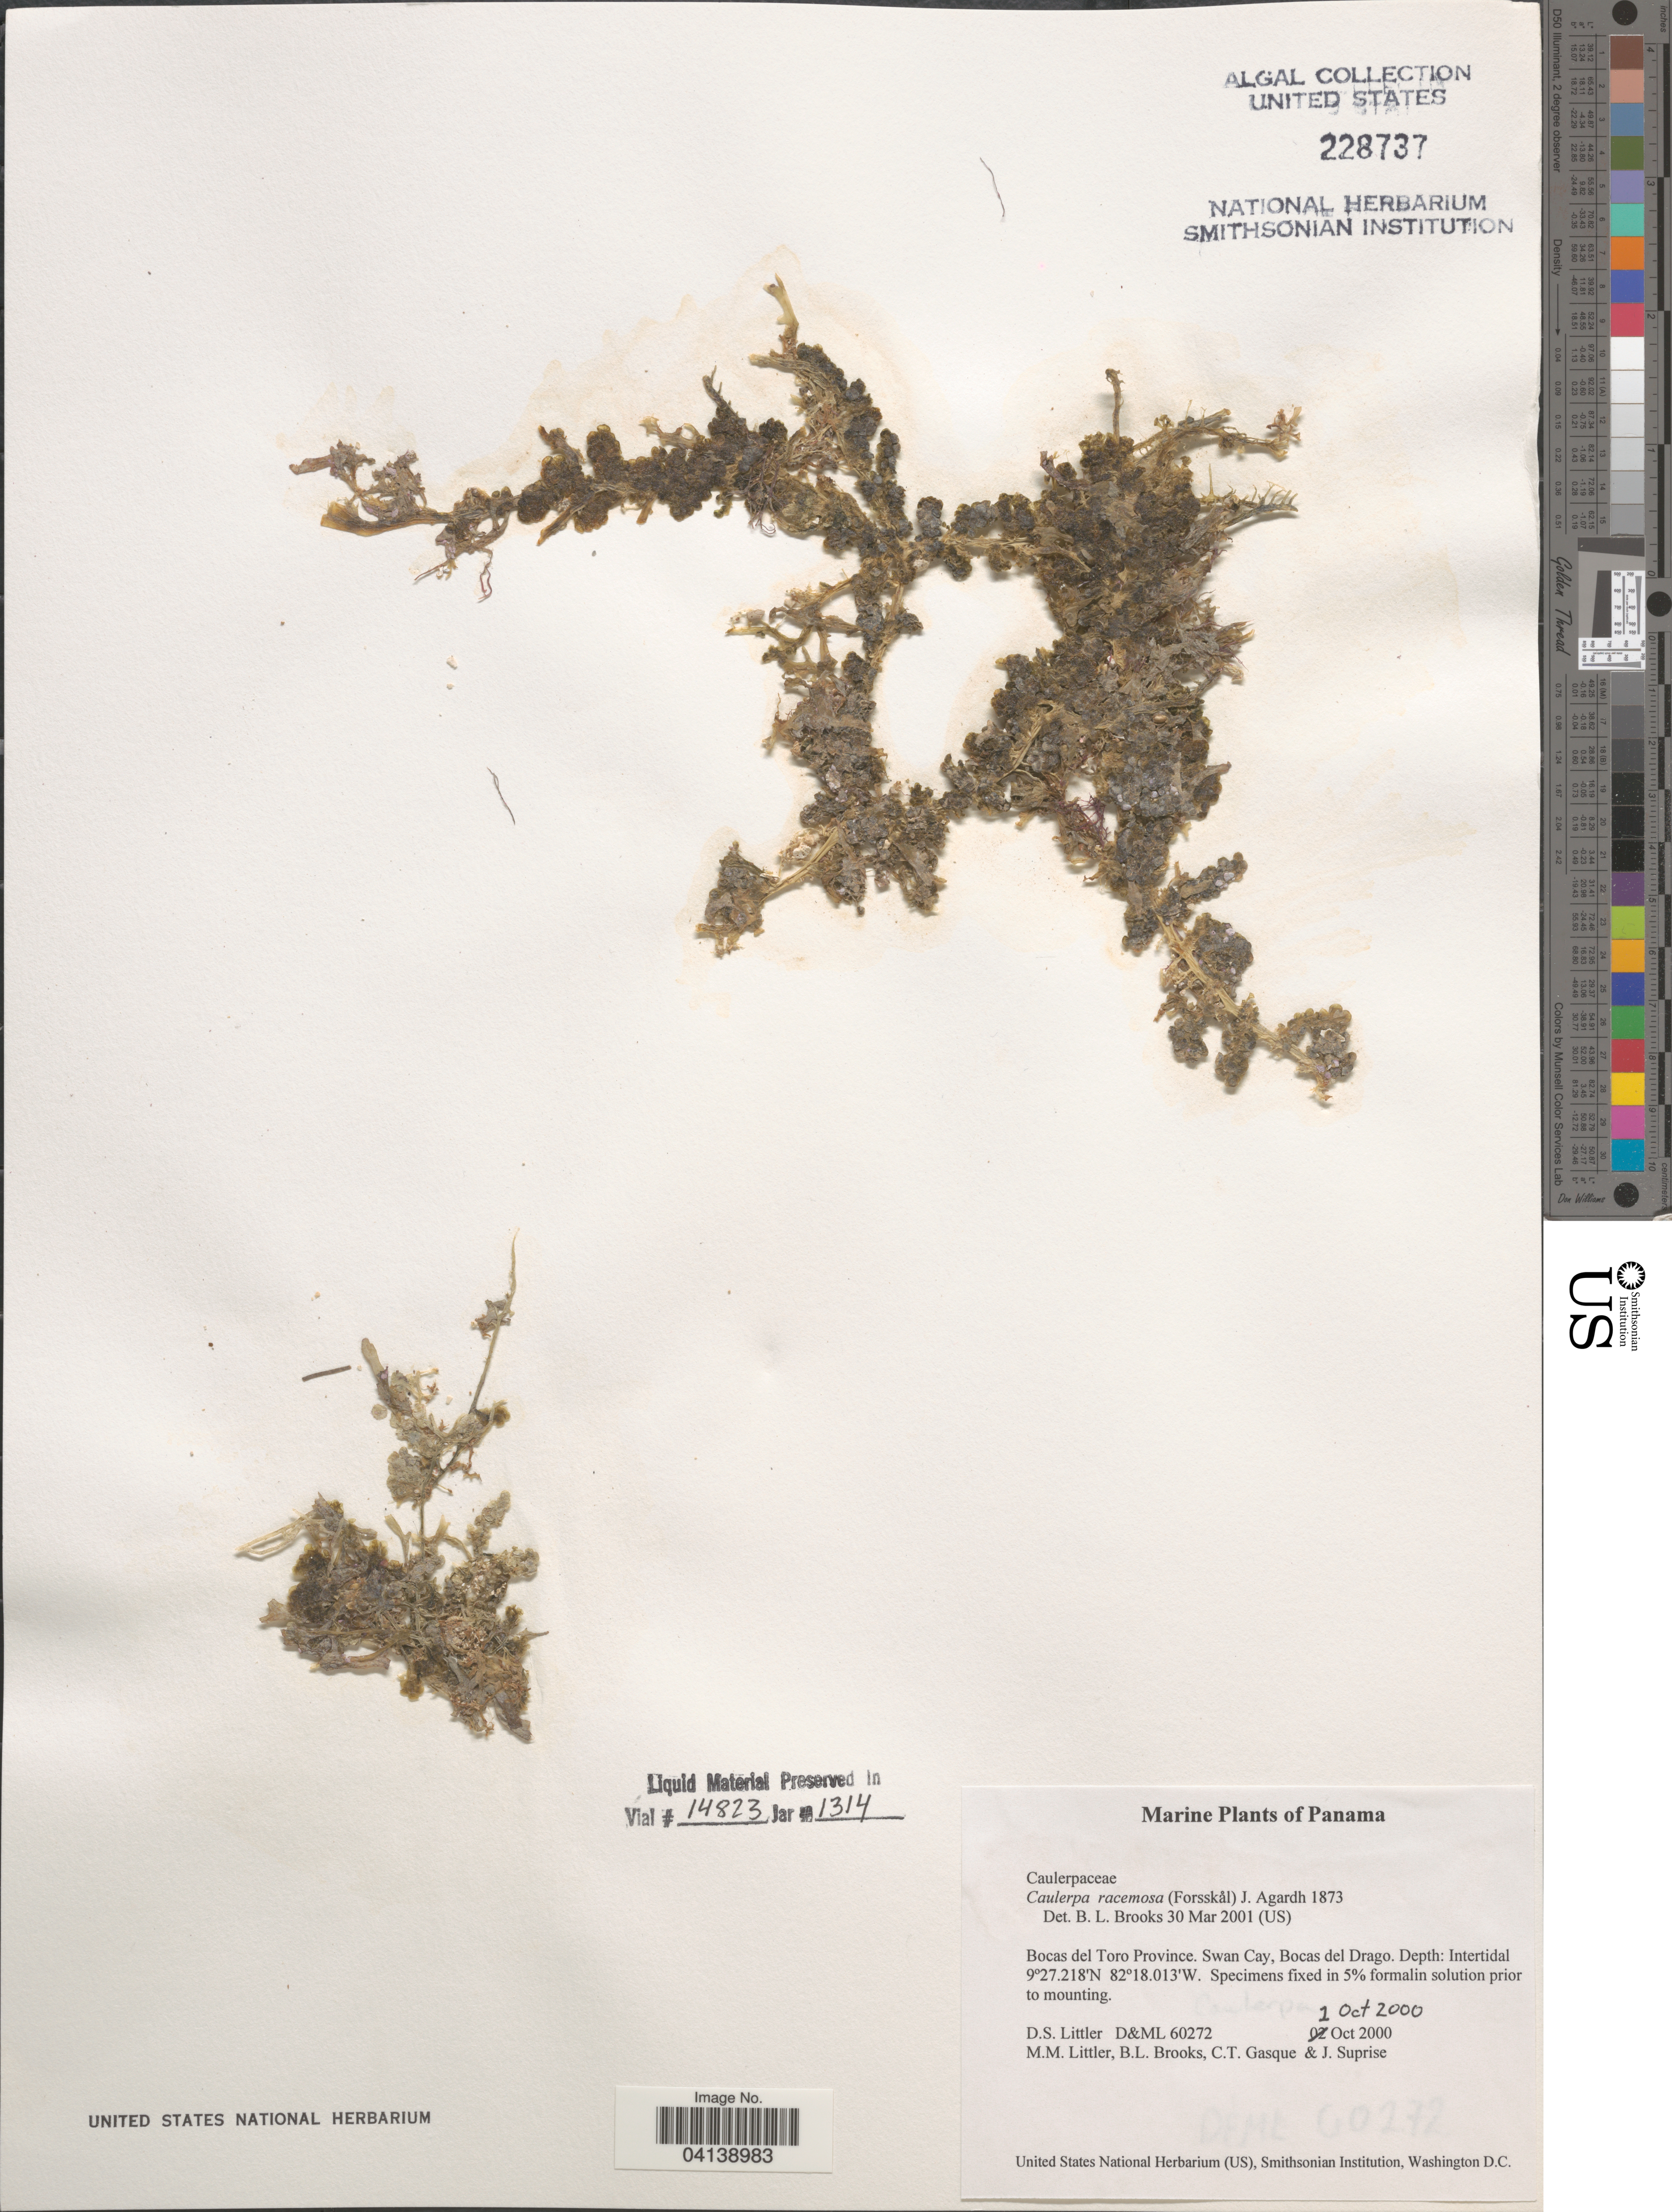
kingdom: Plantae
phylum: Chlorophyta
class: Ulvophyceae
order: Bryopsidales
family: Caulerpaceae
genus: Caulerpa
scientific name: Caulerpa racemosa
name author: (Forssk.) J. Agardh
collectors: D. S. Littler, B. Brooks, C. Gasque & J. Suprise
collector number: D&ML 60272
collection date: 2000-10-01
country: Panama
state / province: Bocas del Toro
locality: Swan Cay, Bocas del Drago.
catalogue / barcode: US 228737